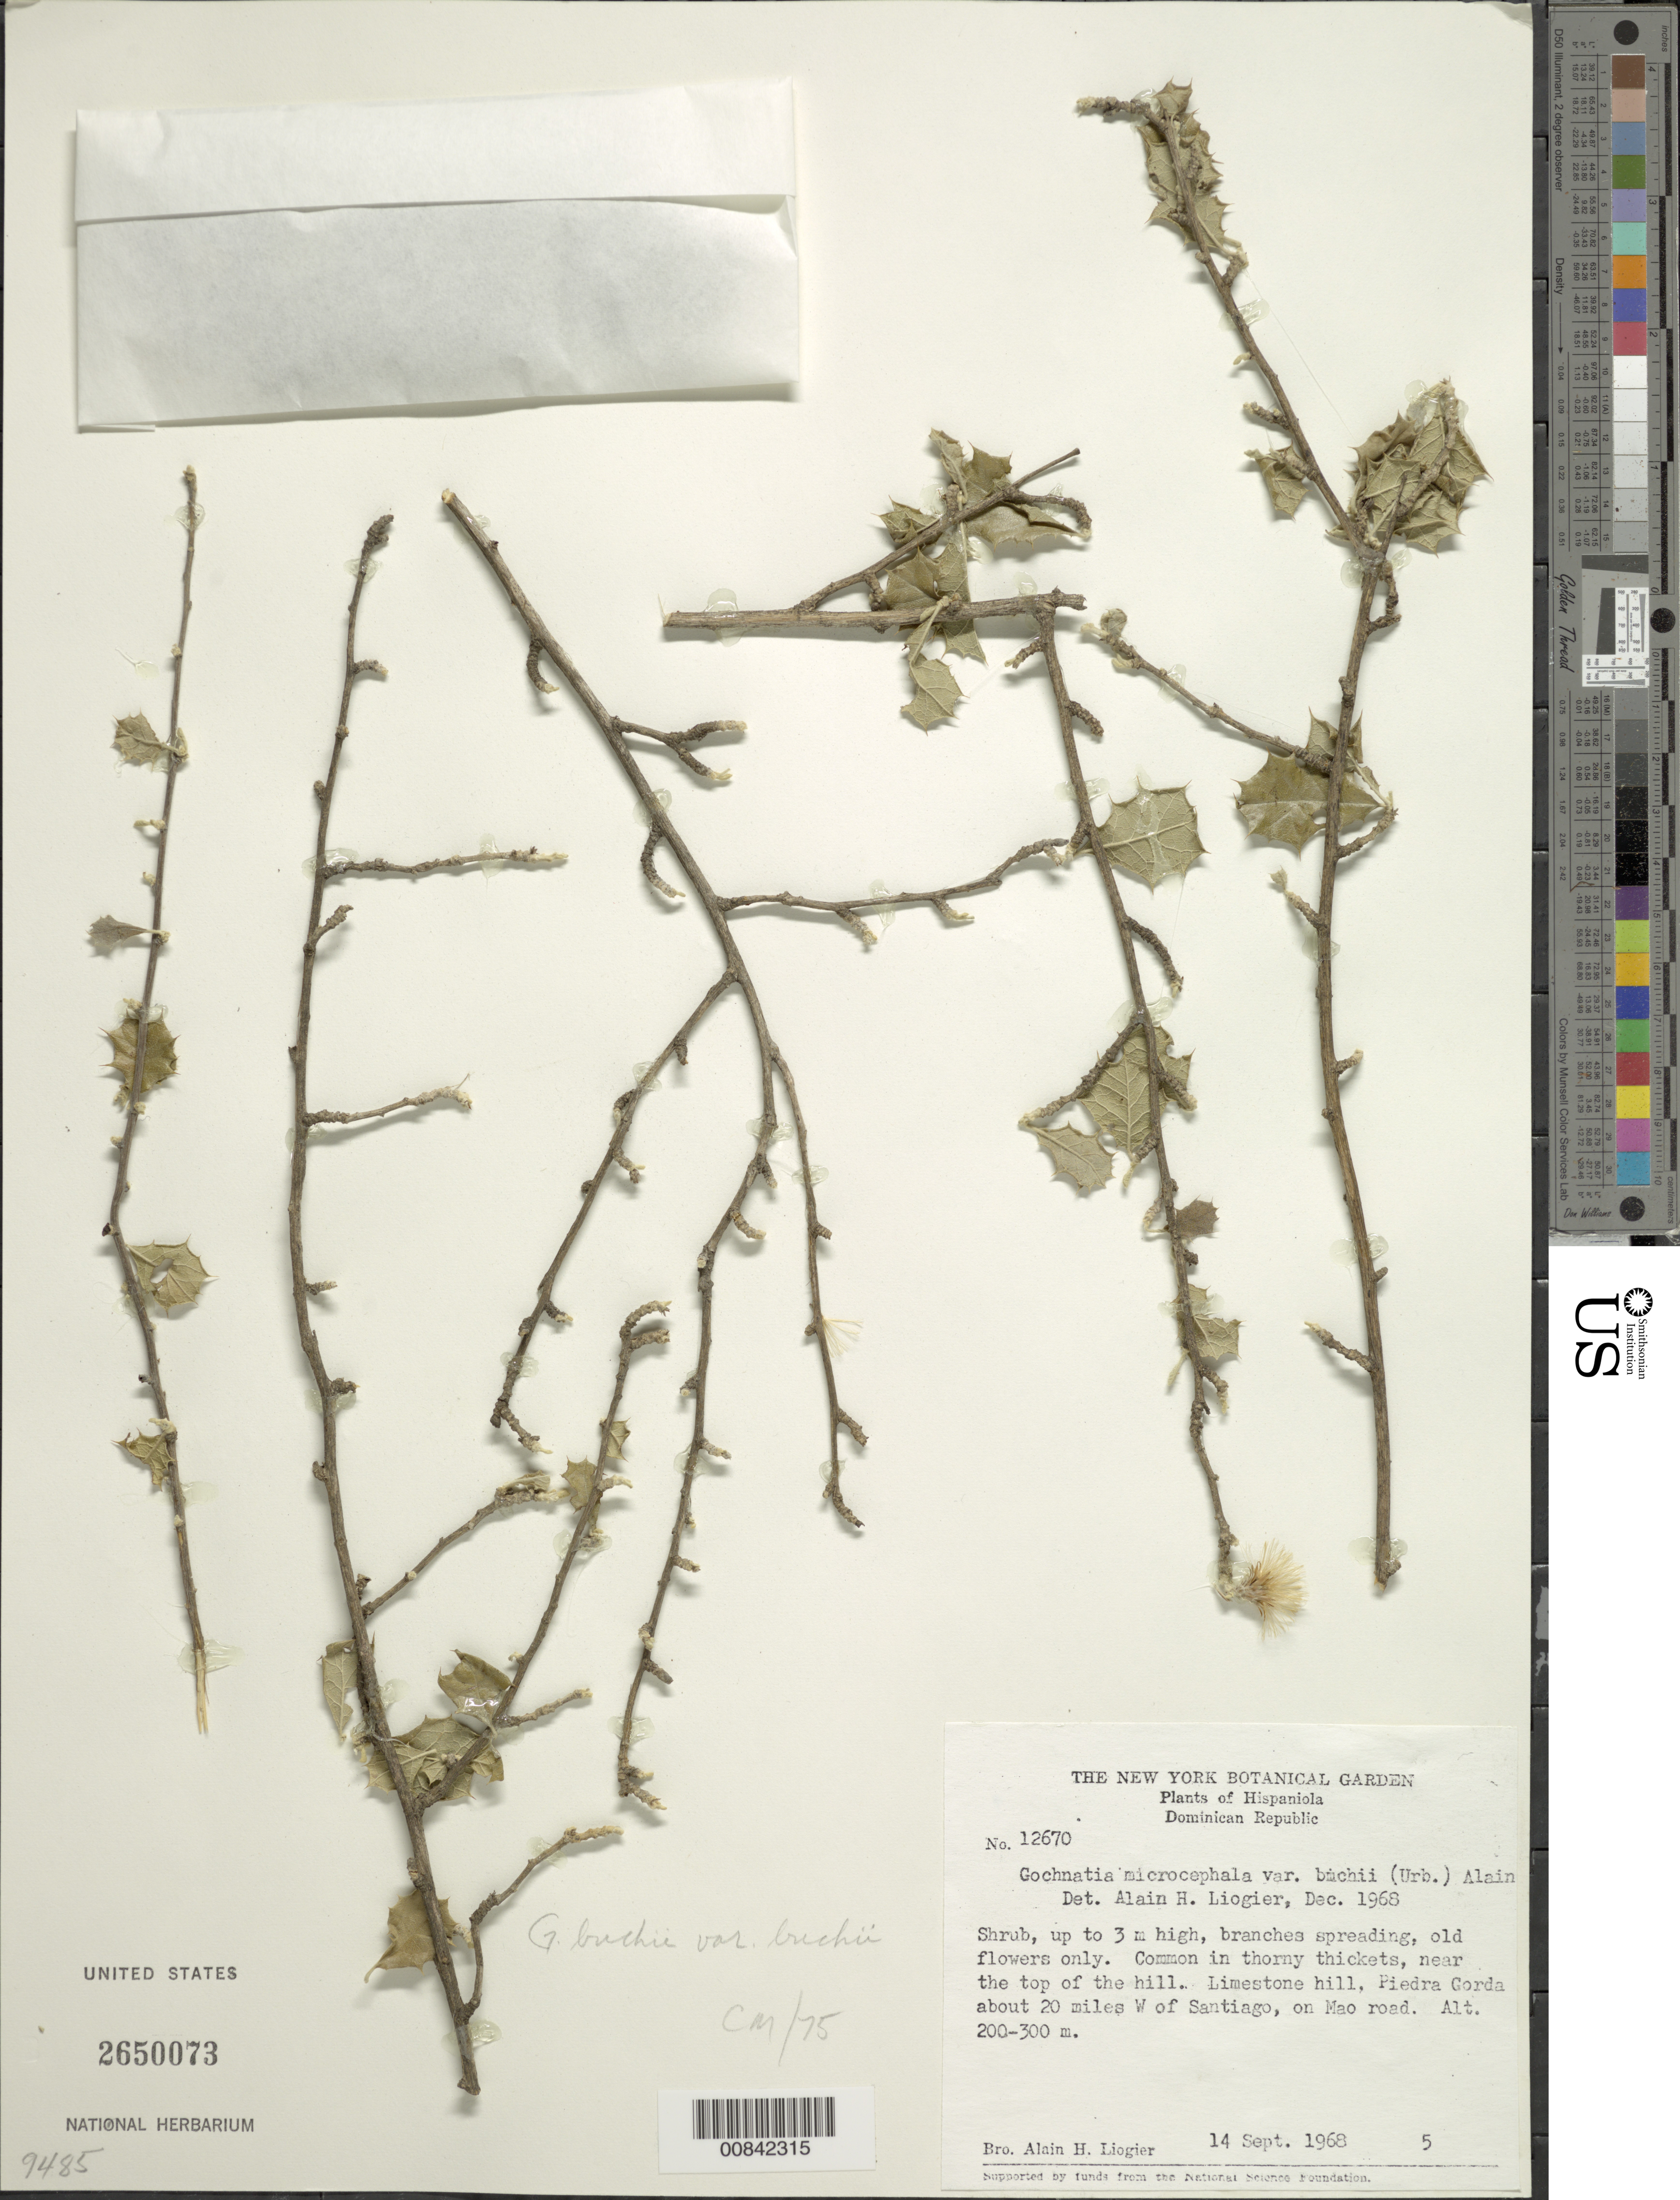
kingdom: Plantae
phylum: Tracheophyta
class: Magnoliopsida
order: Asterales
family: Asteraceae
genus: Anastraphia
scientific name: Anastraphia buchii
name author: Urb.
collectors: A. H. Liogier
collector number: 12670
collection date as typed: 14 Sep 1968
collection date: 1968-09-14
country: Dominican Republic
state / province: Santiago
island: Hispaniola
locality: Piedra Gorda, about 20 miles W of Santiago, on Mao road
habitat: Thorny thickets, near top of limestone hill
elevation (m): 200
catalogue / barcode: US 2650073